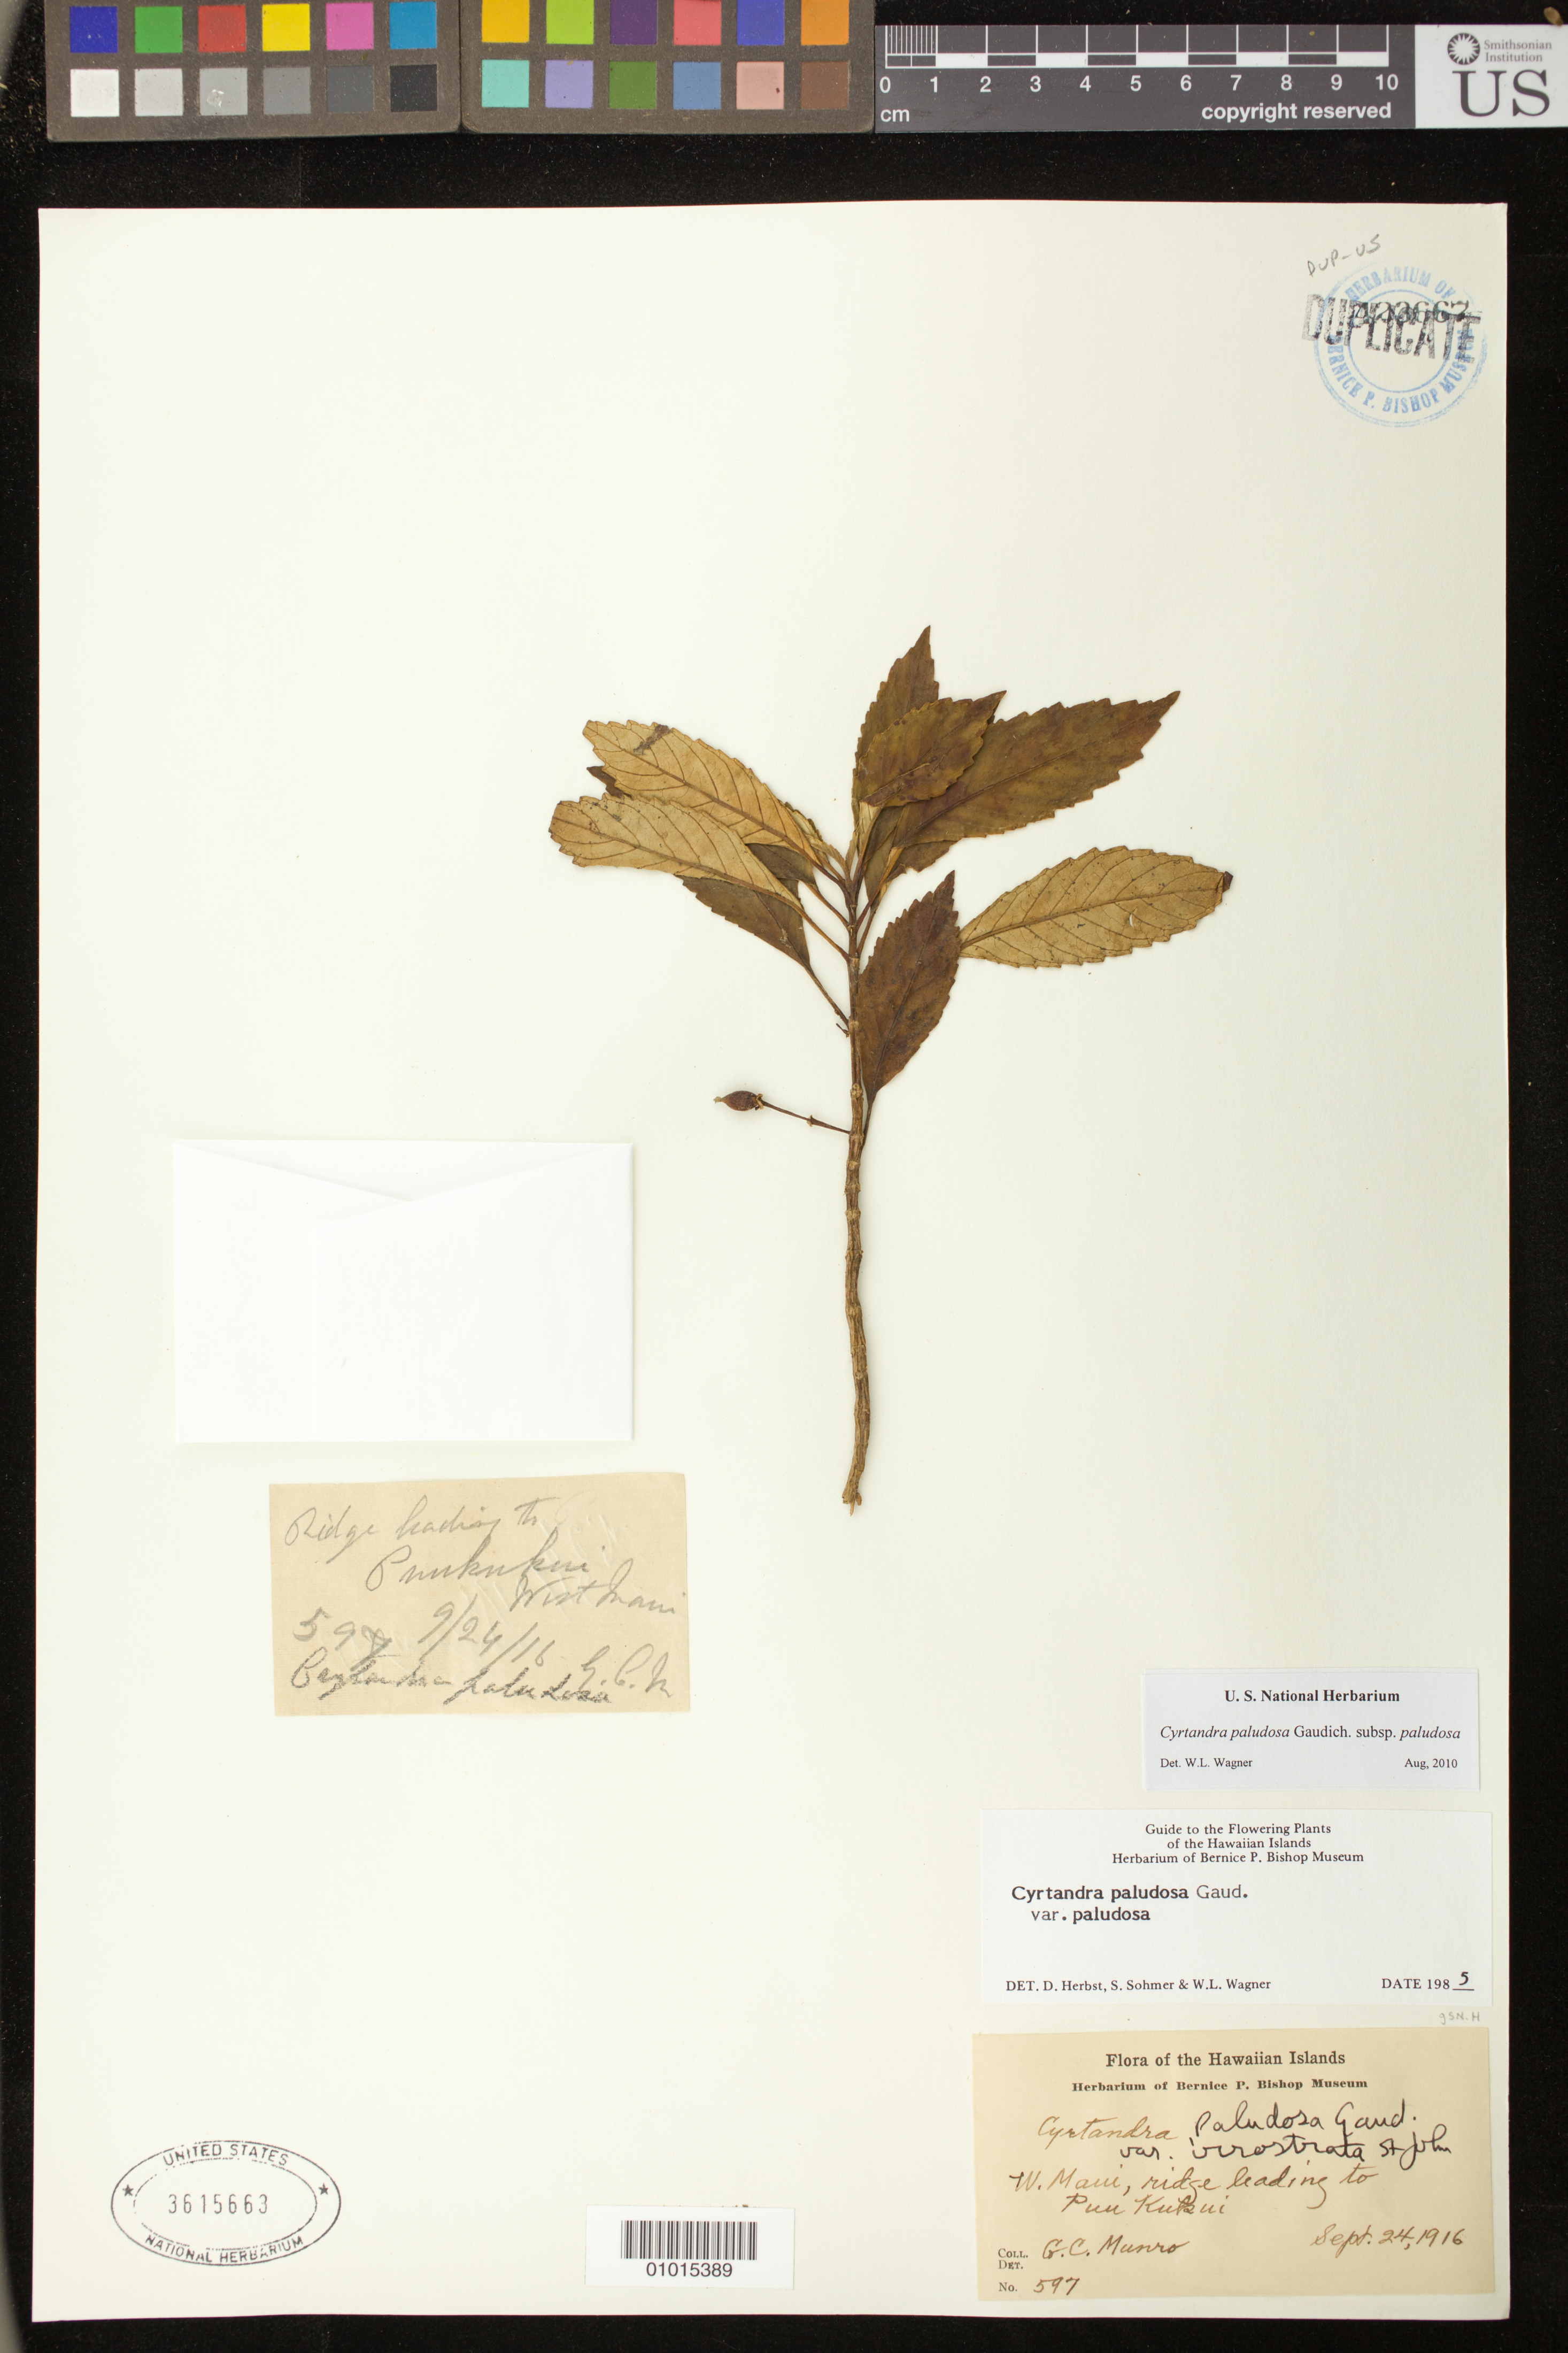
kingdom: Plantae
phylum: Tracheophyta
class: Magnoliopsida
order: Lamiales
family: Gesneriaceae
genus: Cyrtandra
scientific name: Cyrtandra paludosa var. paludosa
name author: Gaudich.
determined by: Wagner, W. L., (BOT), Smithsonian Institution - National Museum of Natural History (UNITED STATES)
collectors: G. C. Munro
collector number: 597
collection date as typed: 24 Sep 1916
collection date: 1916-09-24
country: United States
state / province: Hawaii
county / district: Maui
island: Maui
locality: W Maui, ridge leading to Puu Kukui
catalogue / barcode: US 3615663